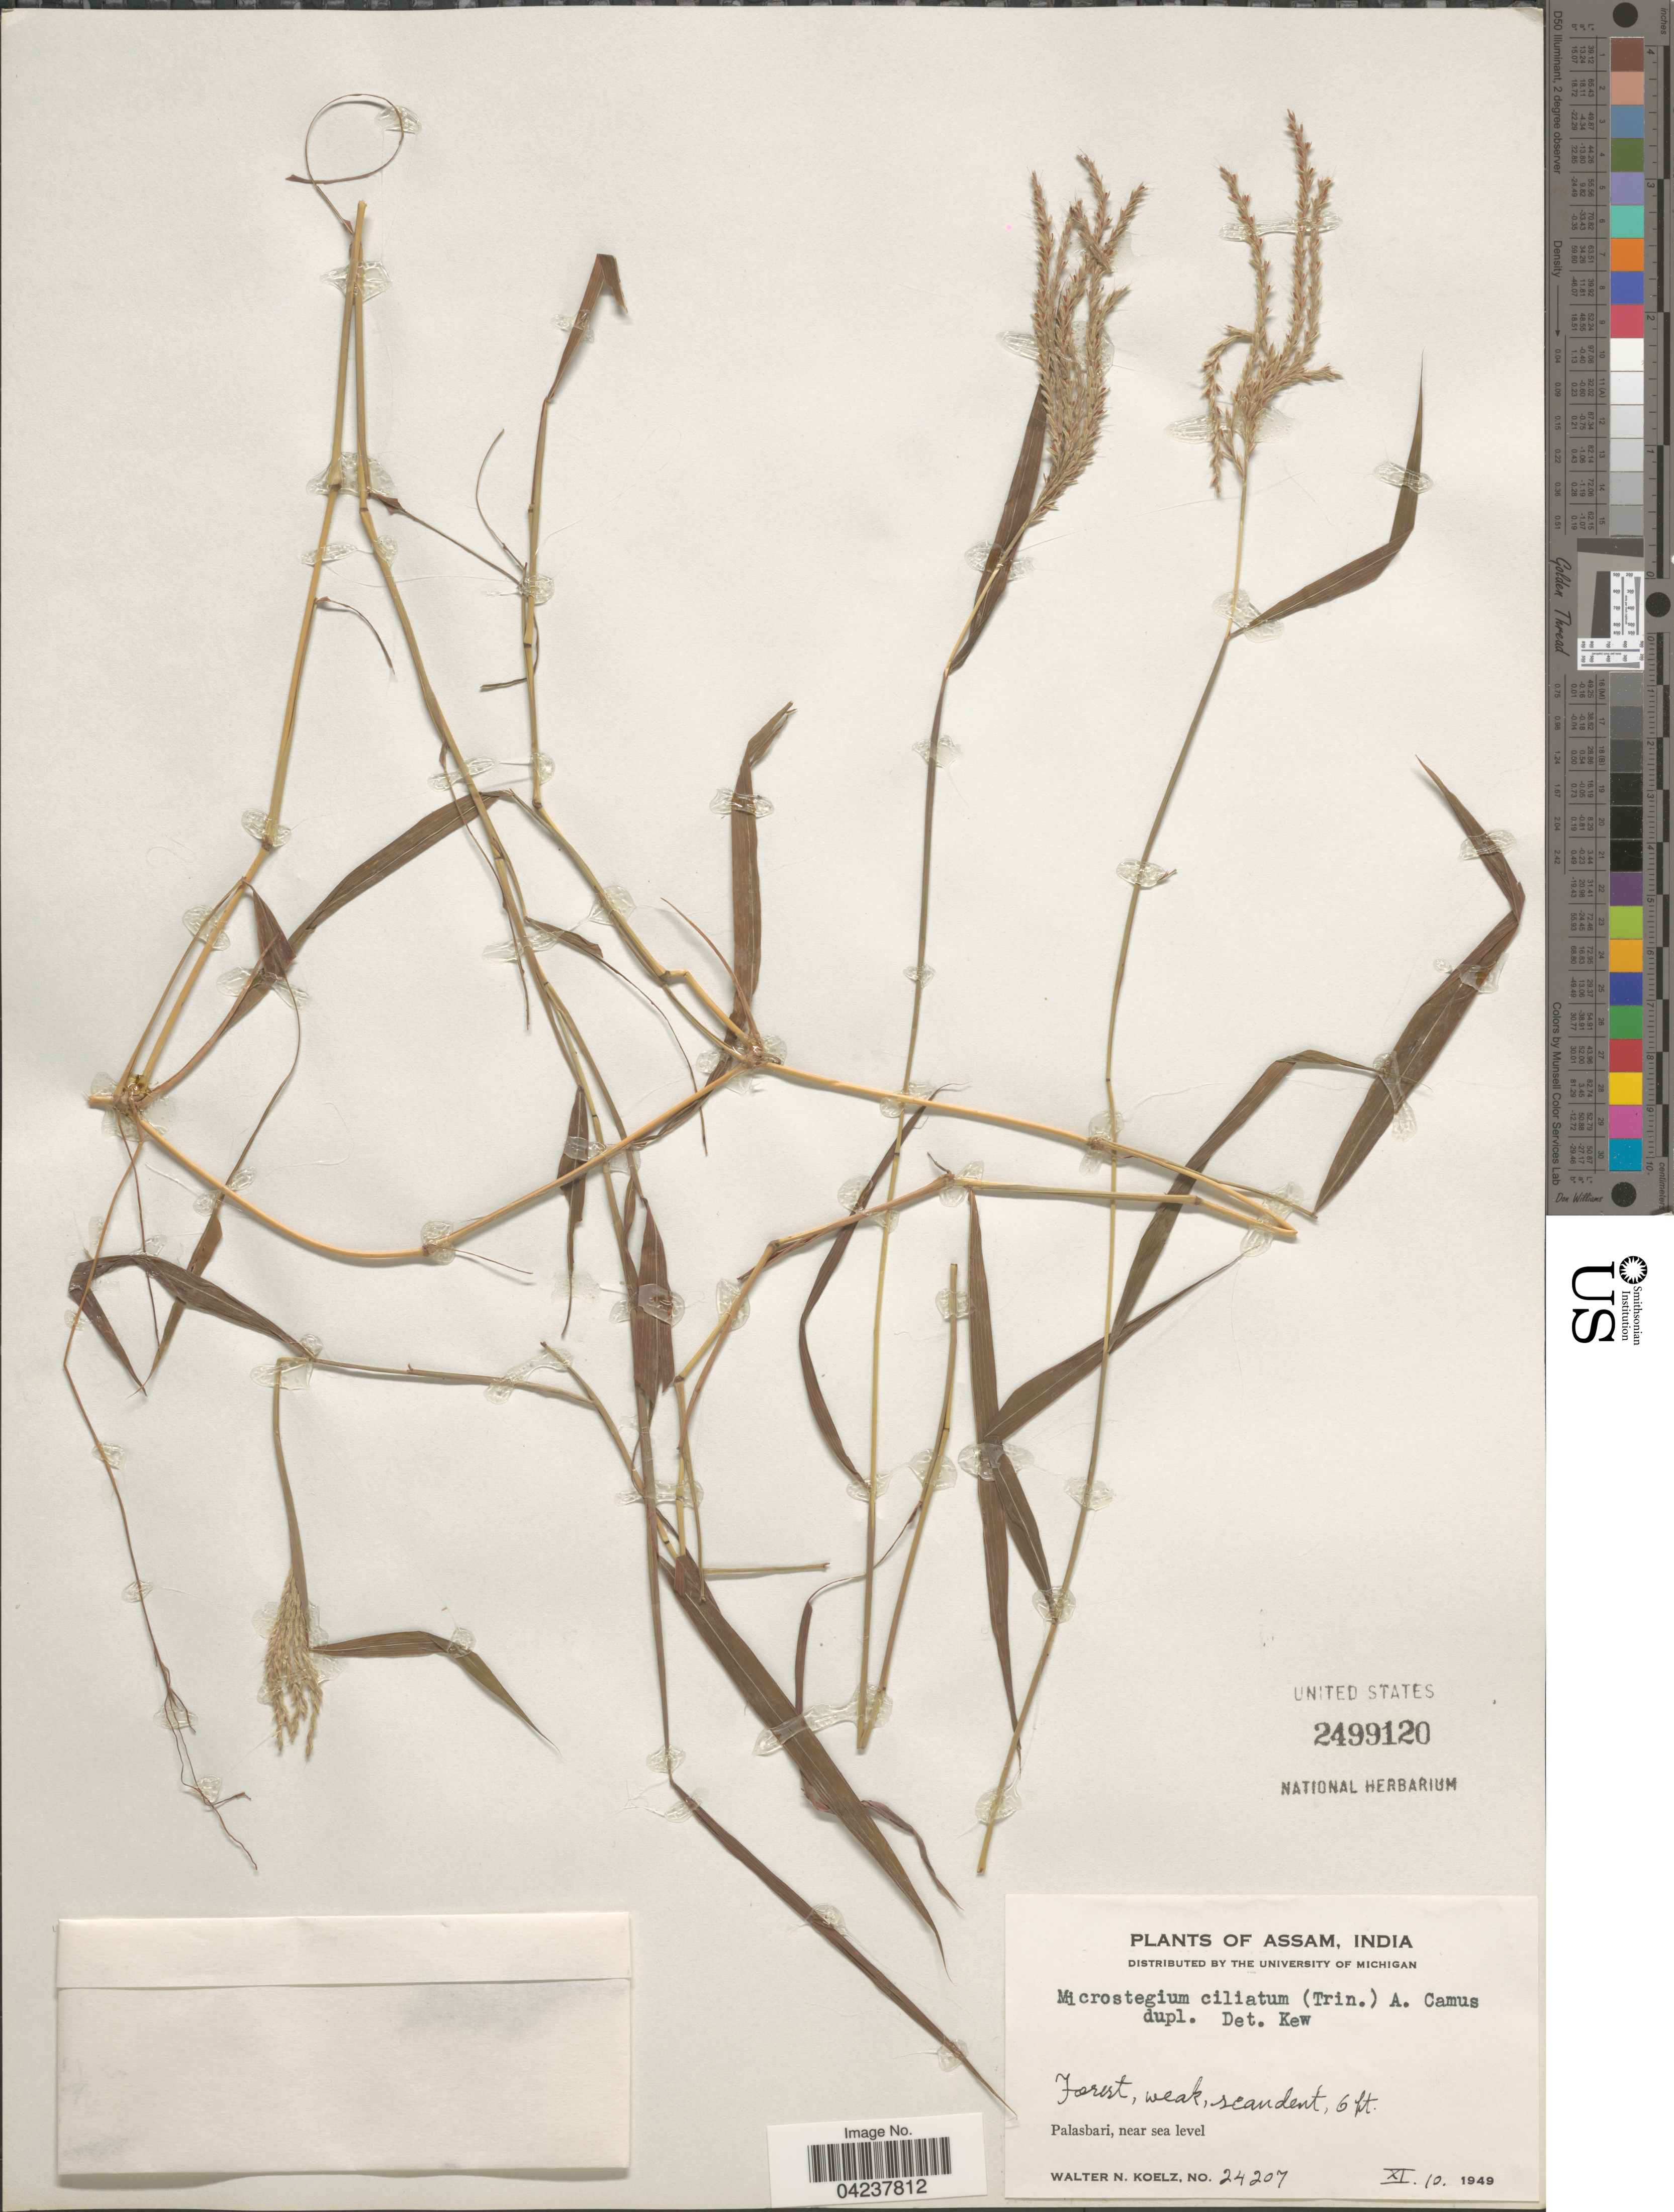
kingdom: Plantae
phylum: Tracheophyta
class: Liliopsida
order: Poales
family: Poaceae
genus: Microstegium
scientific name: Microstegium ciliatum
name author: (Trin.) A. Camus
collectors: W. N. Koelz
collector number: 24207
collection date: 1949-11-10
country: India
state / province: Assam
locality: Palasbari.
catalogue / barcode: US 2499120